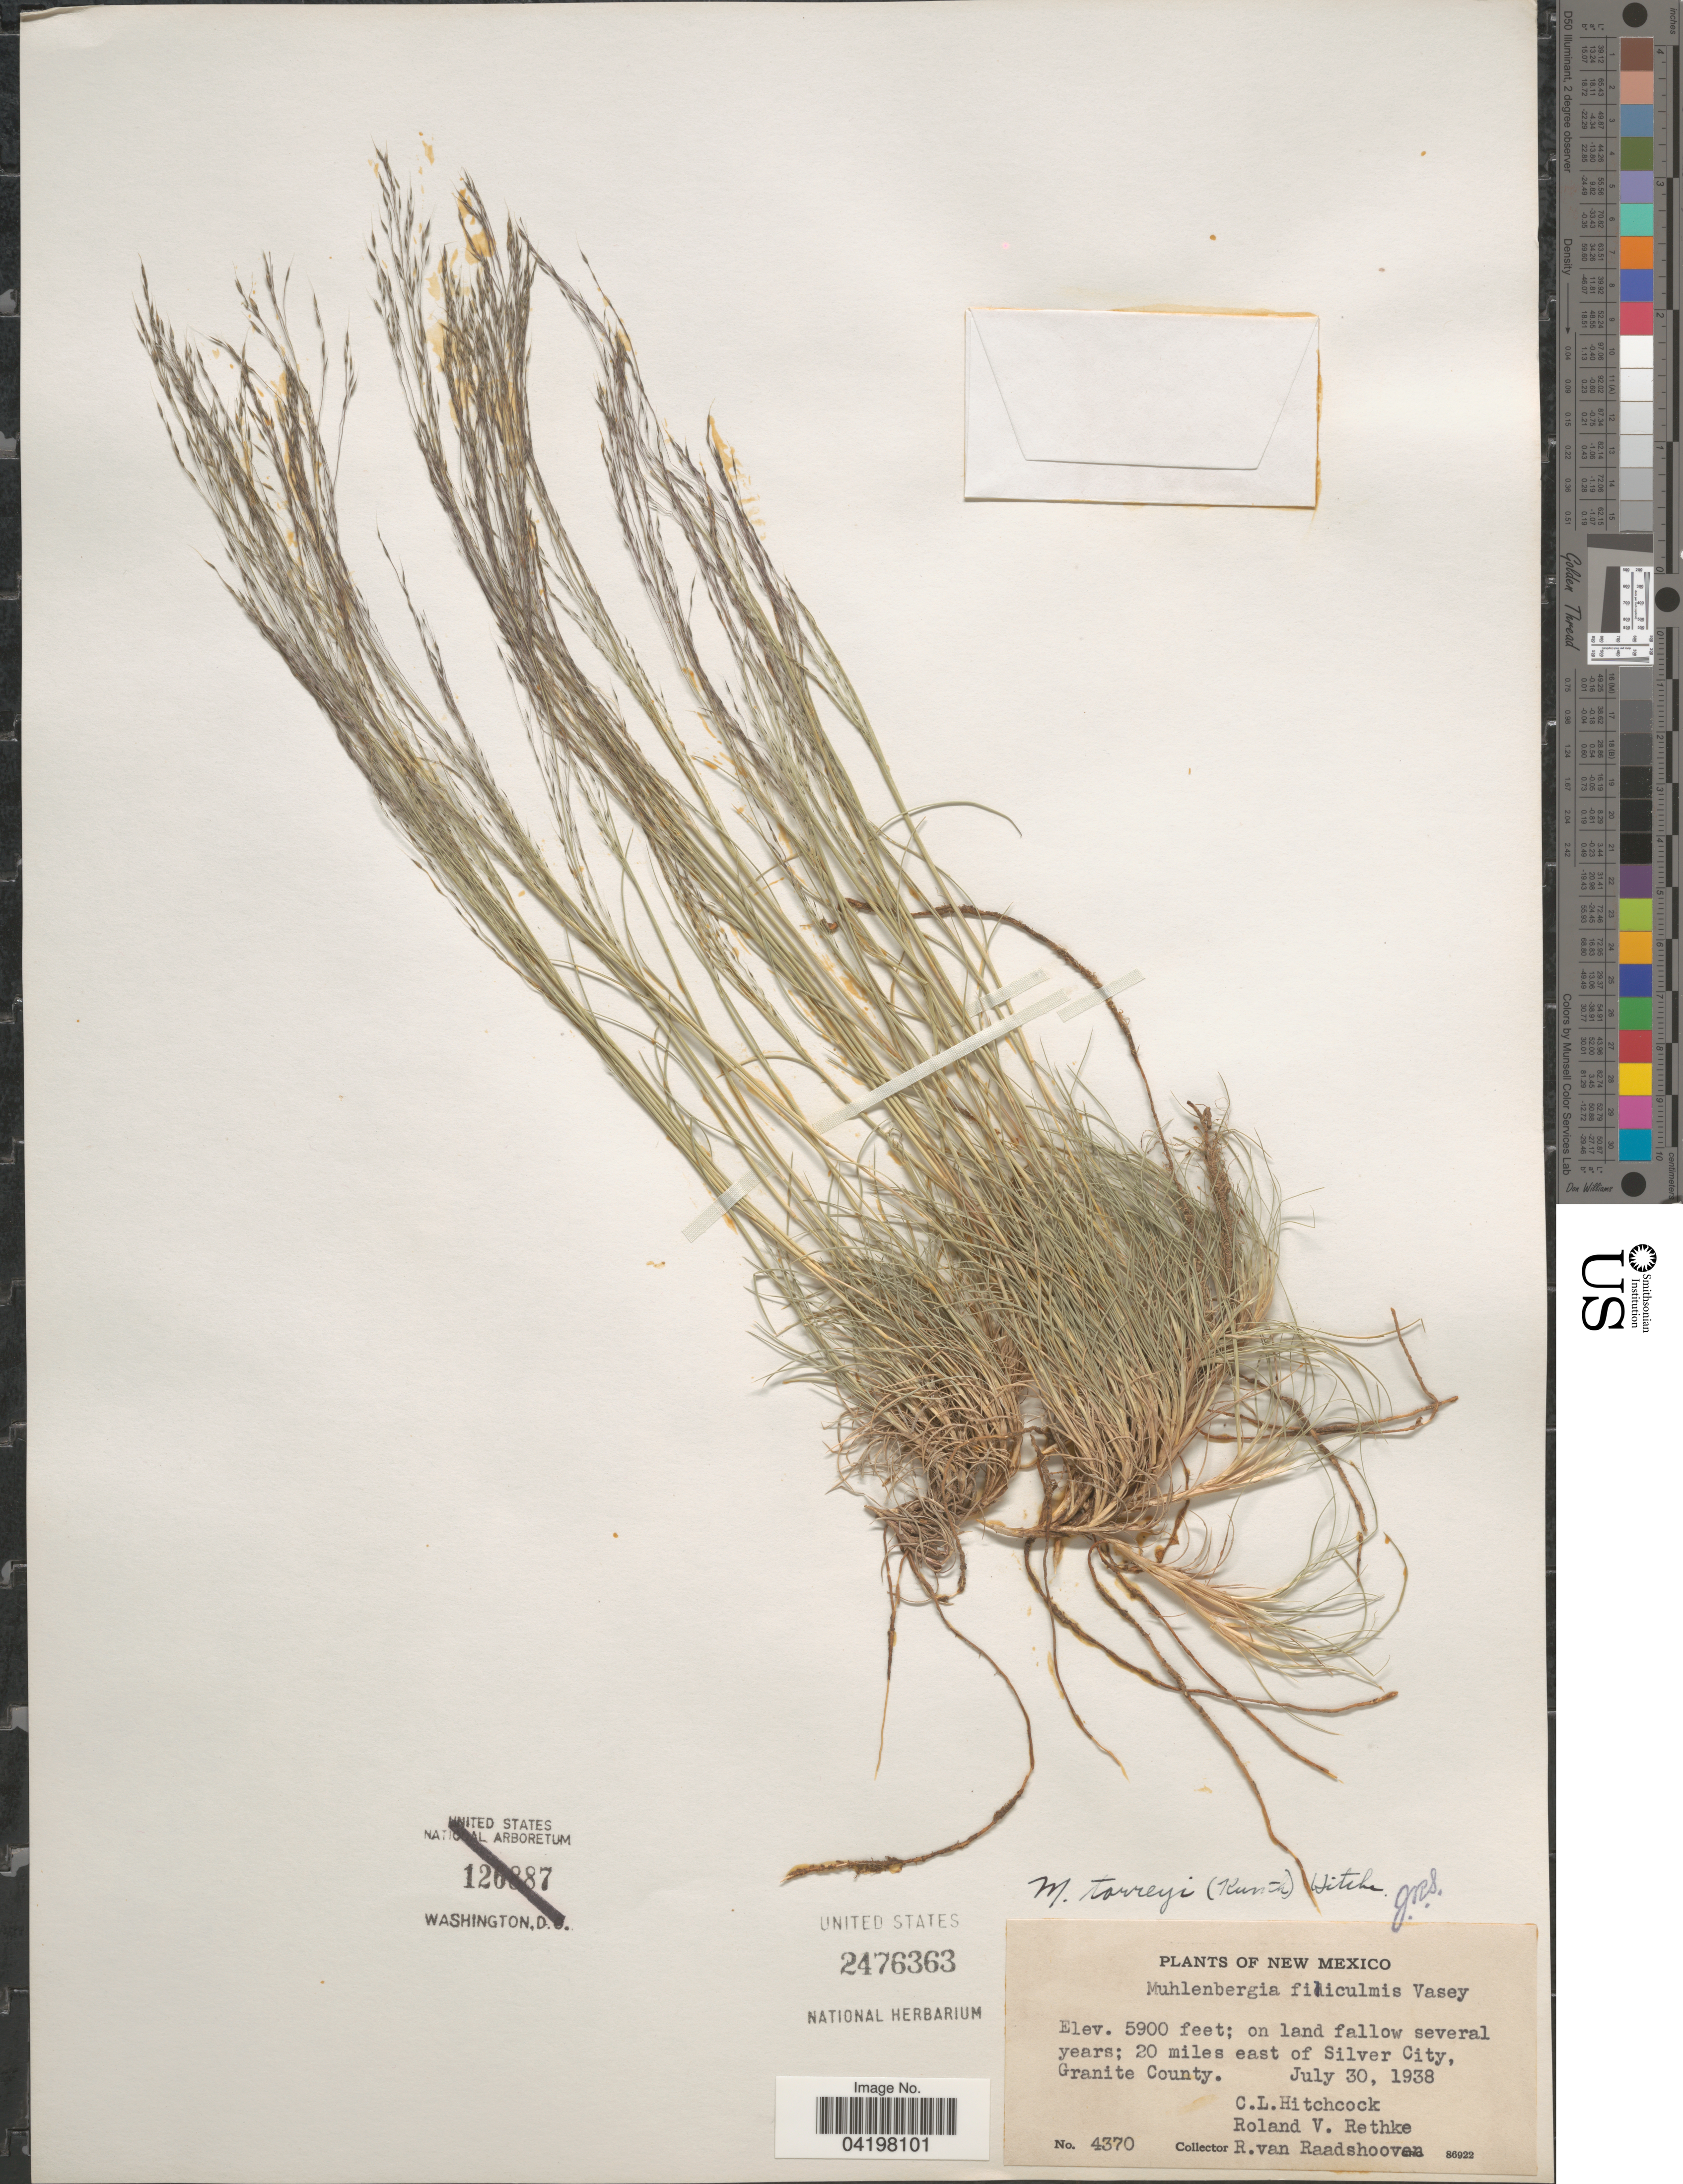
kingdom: Plantae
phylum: Tracheophyta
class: Liliopsida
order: Poales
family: Poaceae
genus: Muhlenbergia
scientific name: Muhlenbergia torreyi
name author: (Kunth) Hitchc. ex Bush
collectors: C. L. Hitchcock, R. Rethke & R. Raadshooven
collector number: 4370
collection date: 1938-07-30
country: United States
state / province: New Mexico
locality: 20 miles east of Silver City, Granite County.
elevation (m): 1798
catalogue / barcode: US 2476363